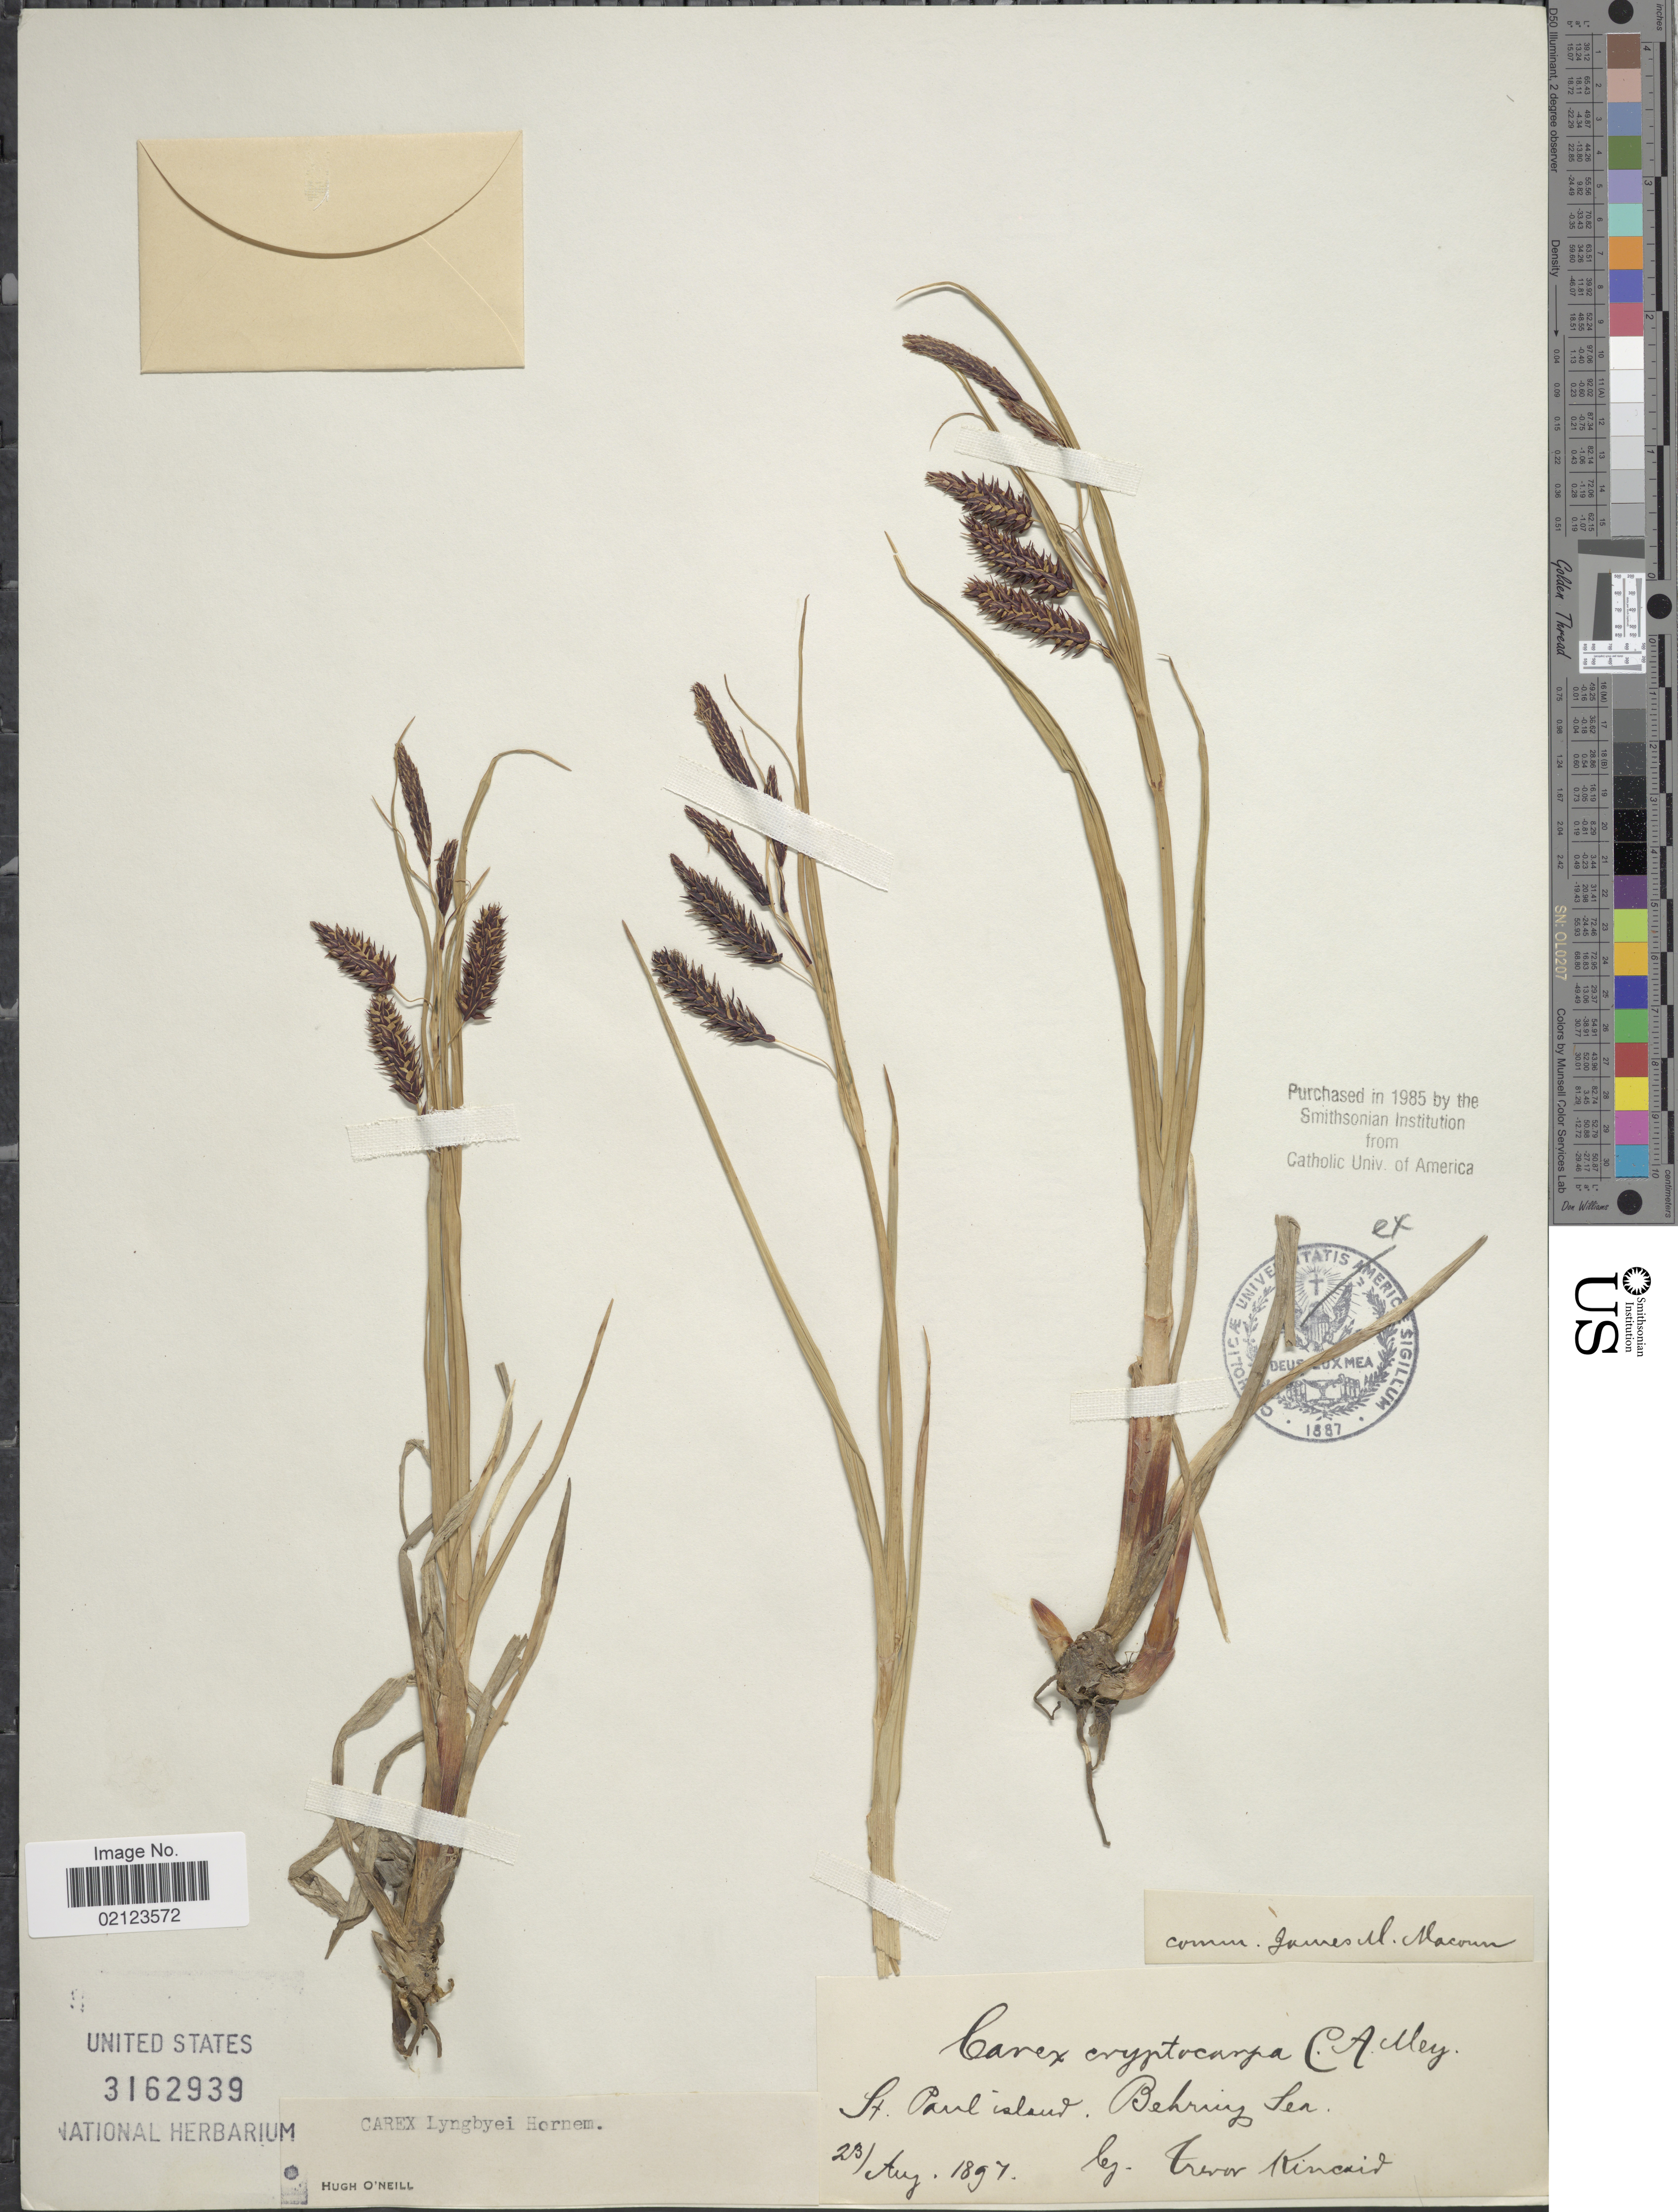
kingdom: Plantae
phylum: Tracheophyta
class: Liliopsida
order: Poales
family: Cyperaceae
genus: Carex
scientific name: Carex lyngbyei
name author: Hornem.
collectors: T. C. Kincaid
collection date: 1897-08-23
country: United States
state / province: Alaska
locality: St. Paul island. Behring Sea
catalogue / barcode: US 3162939